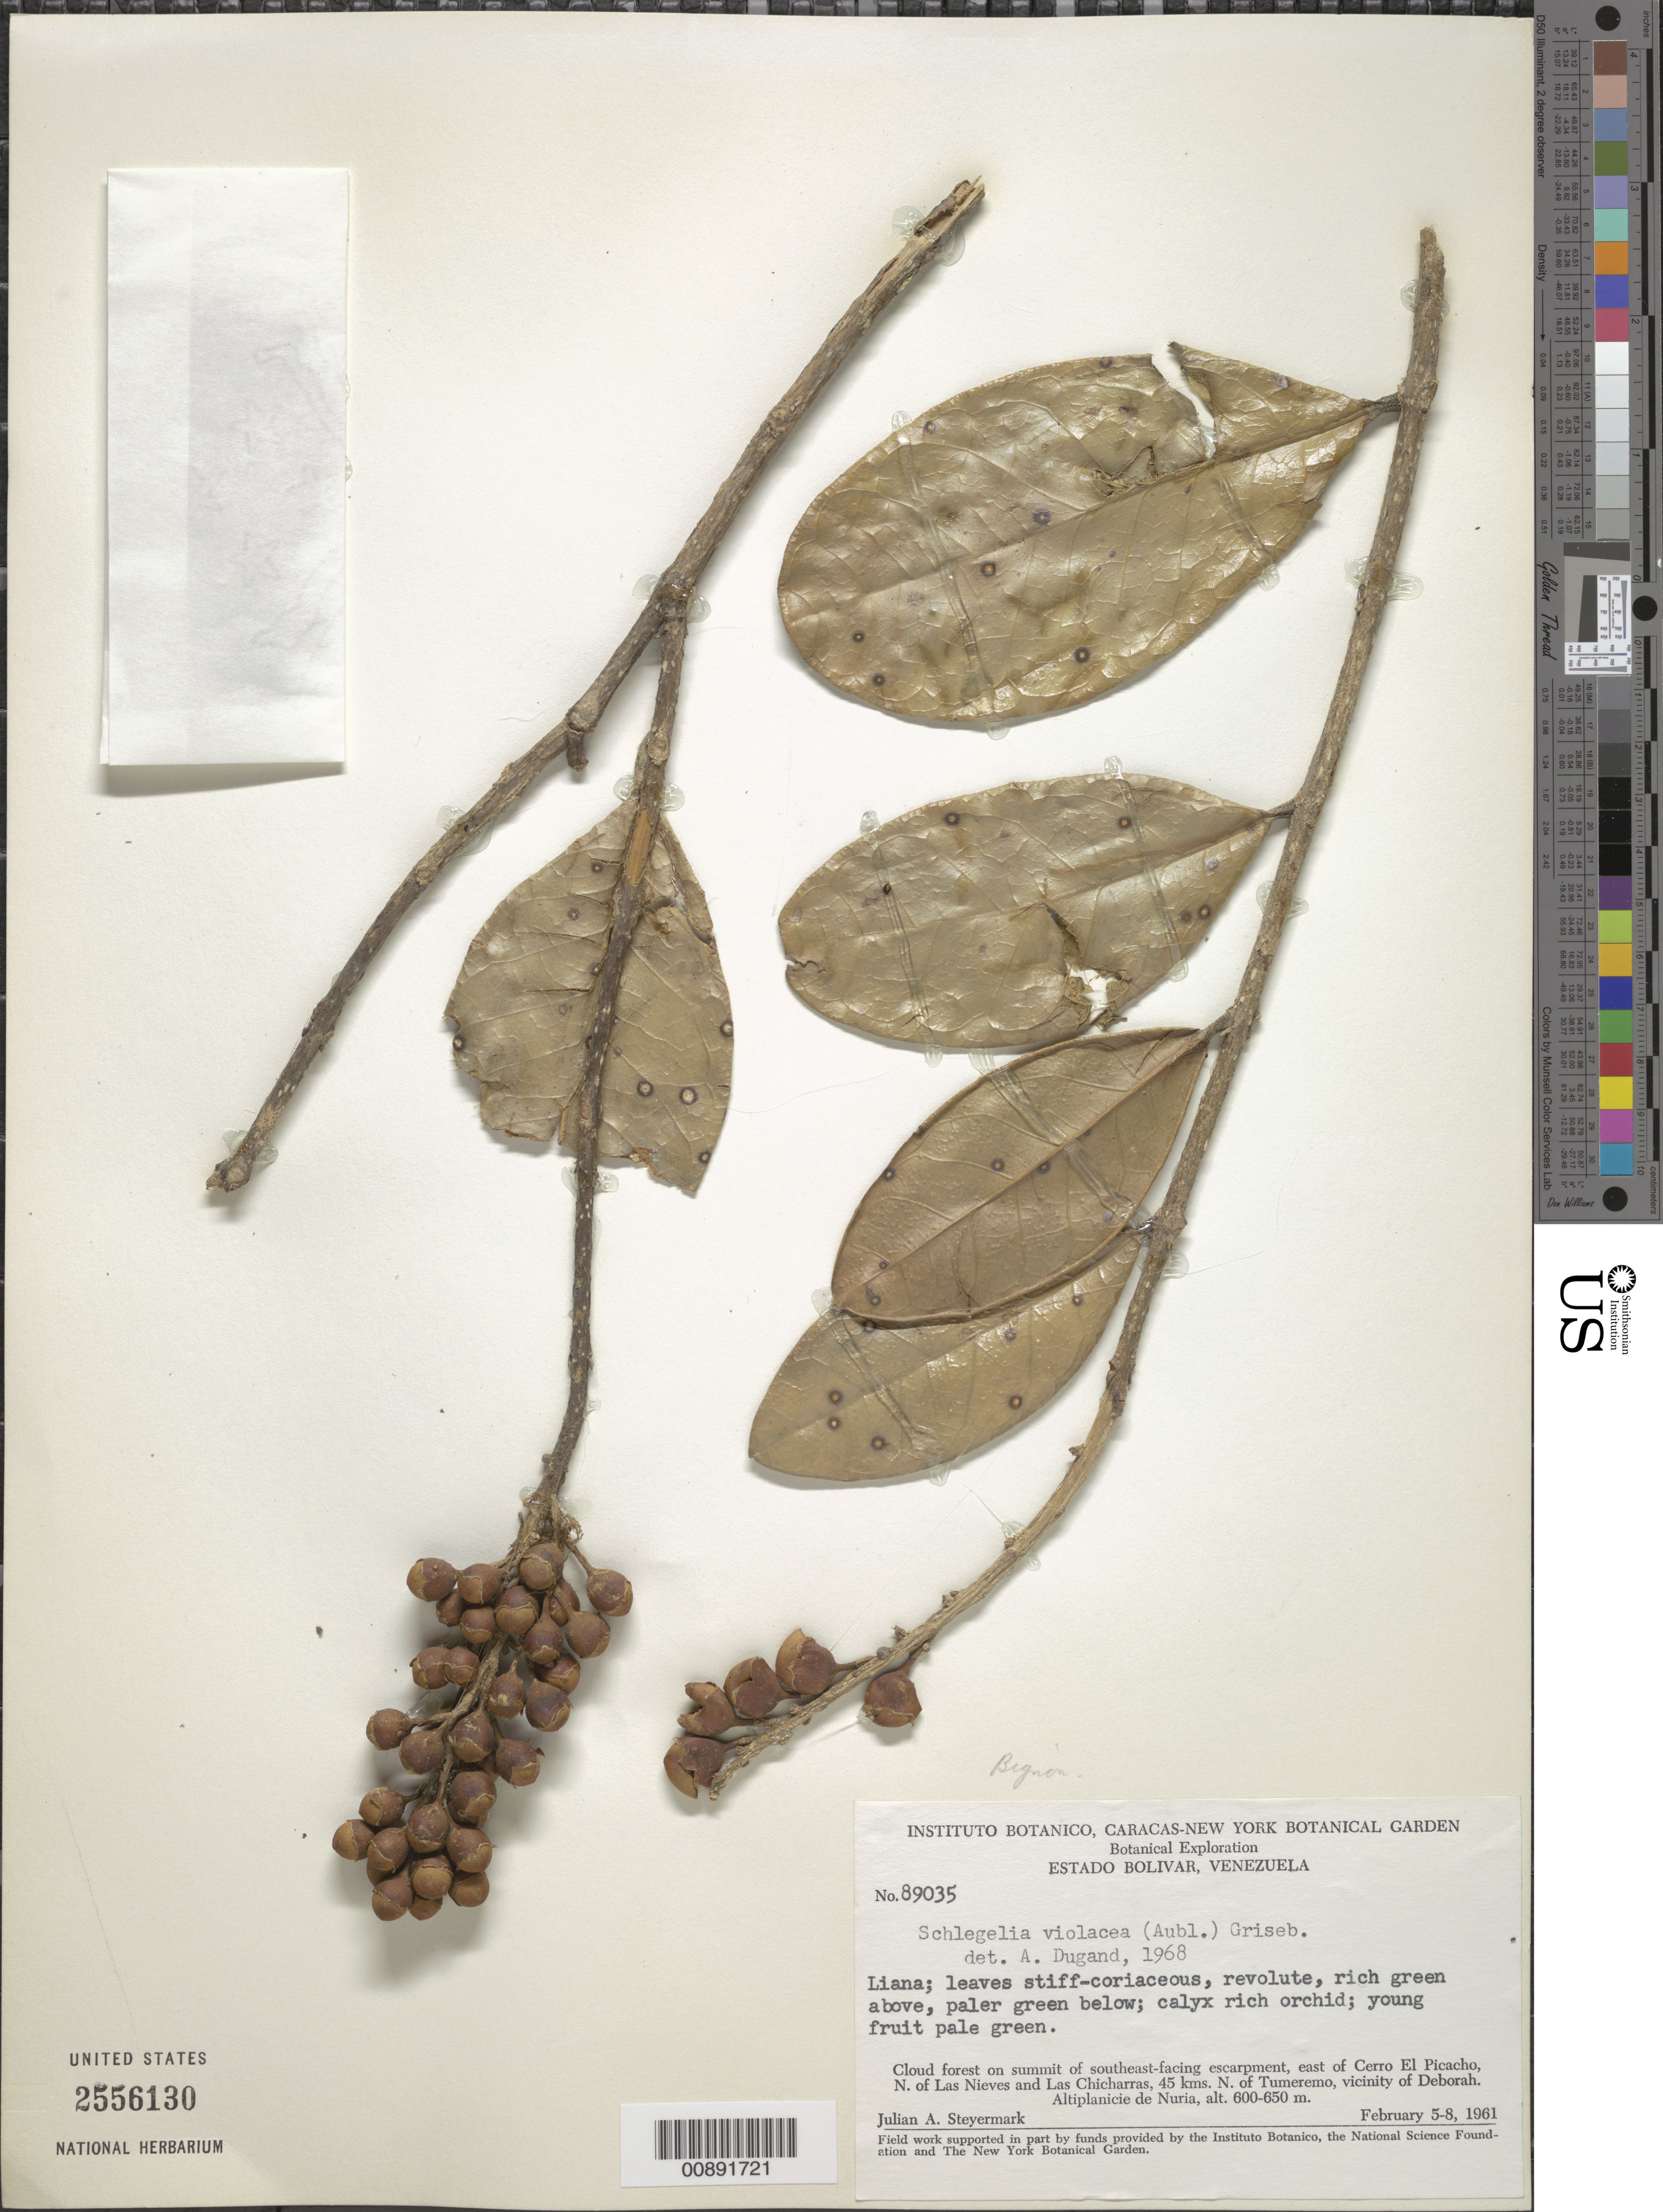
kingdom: Plantae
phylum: Tracheophyta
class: Magnoliopsida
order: Lamiales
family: Schlegeliaceae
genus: Schlegelia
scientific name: Schlegelia violacea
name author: (Aubl.) Griseb.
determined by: Dugand, A.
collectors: J. Steyermark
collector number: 89035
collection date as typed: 5-Feb-61 to 8-Feb-61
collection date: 1961-02-05/1961-02-08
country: Venezuela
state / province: Bolívar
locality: Cerro El Picacho, N of Las Chicharras, 45 km N of Tumeremo, Altiplanicie de Nuria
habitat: Cloud forest on summit of southeast-facing escarpment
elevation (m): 600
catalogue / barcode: US 2556130